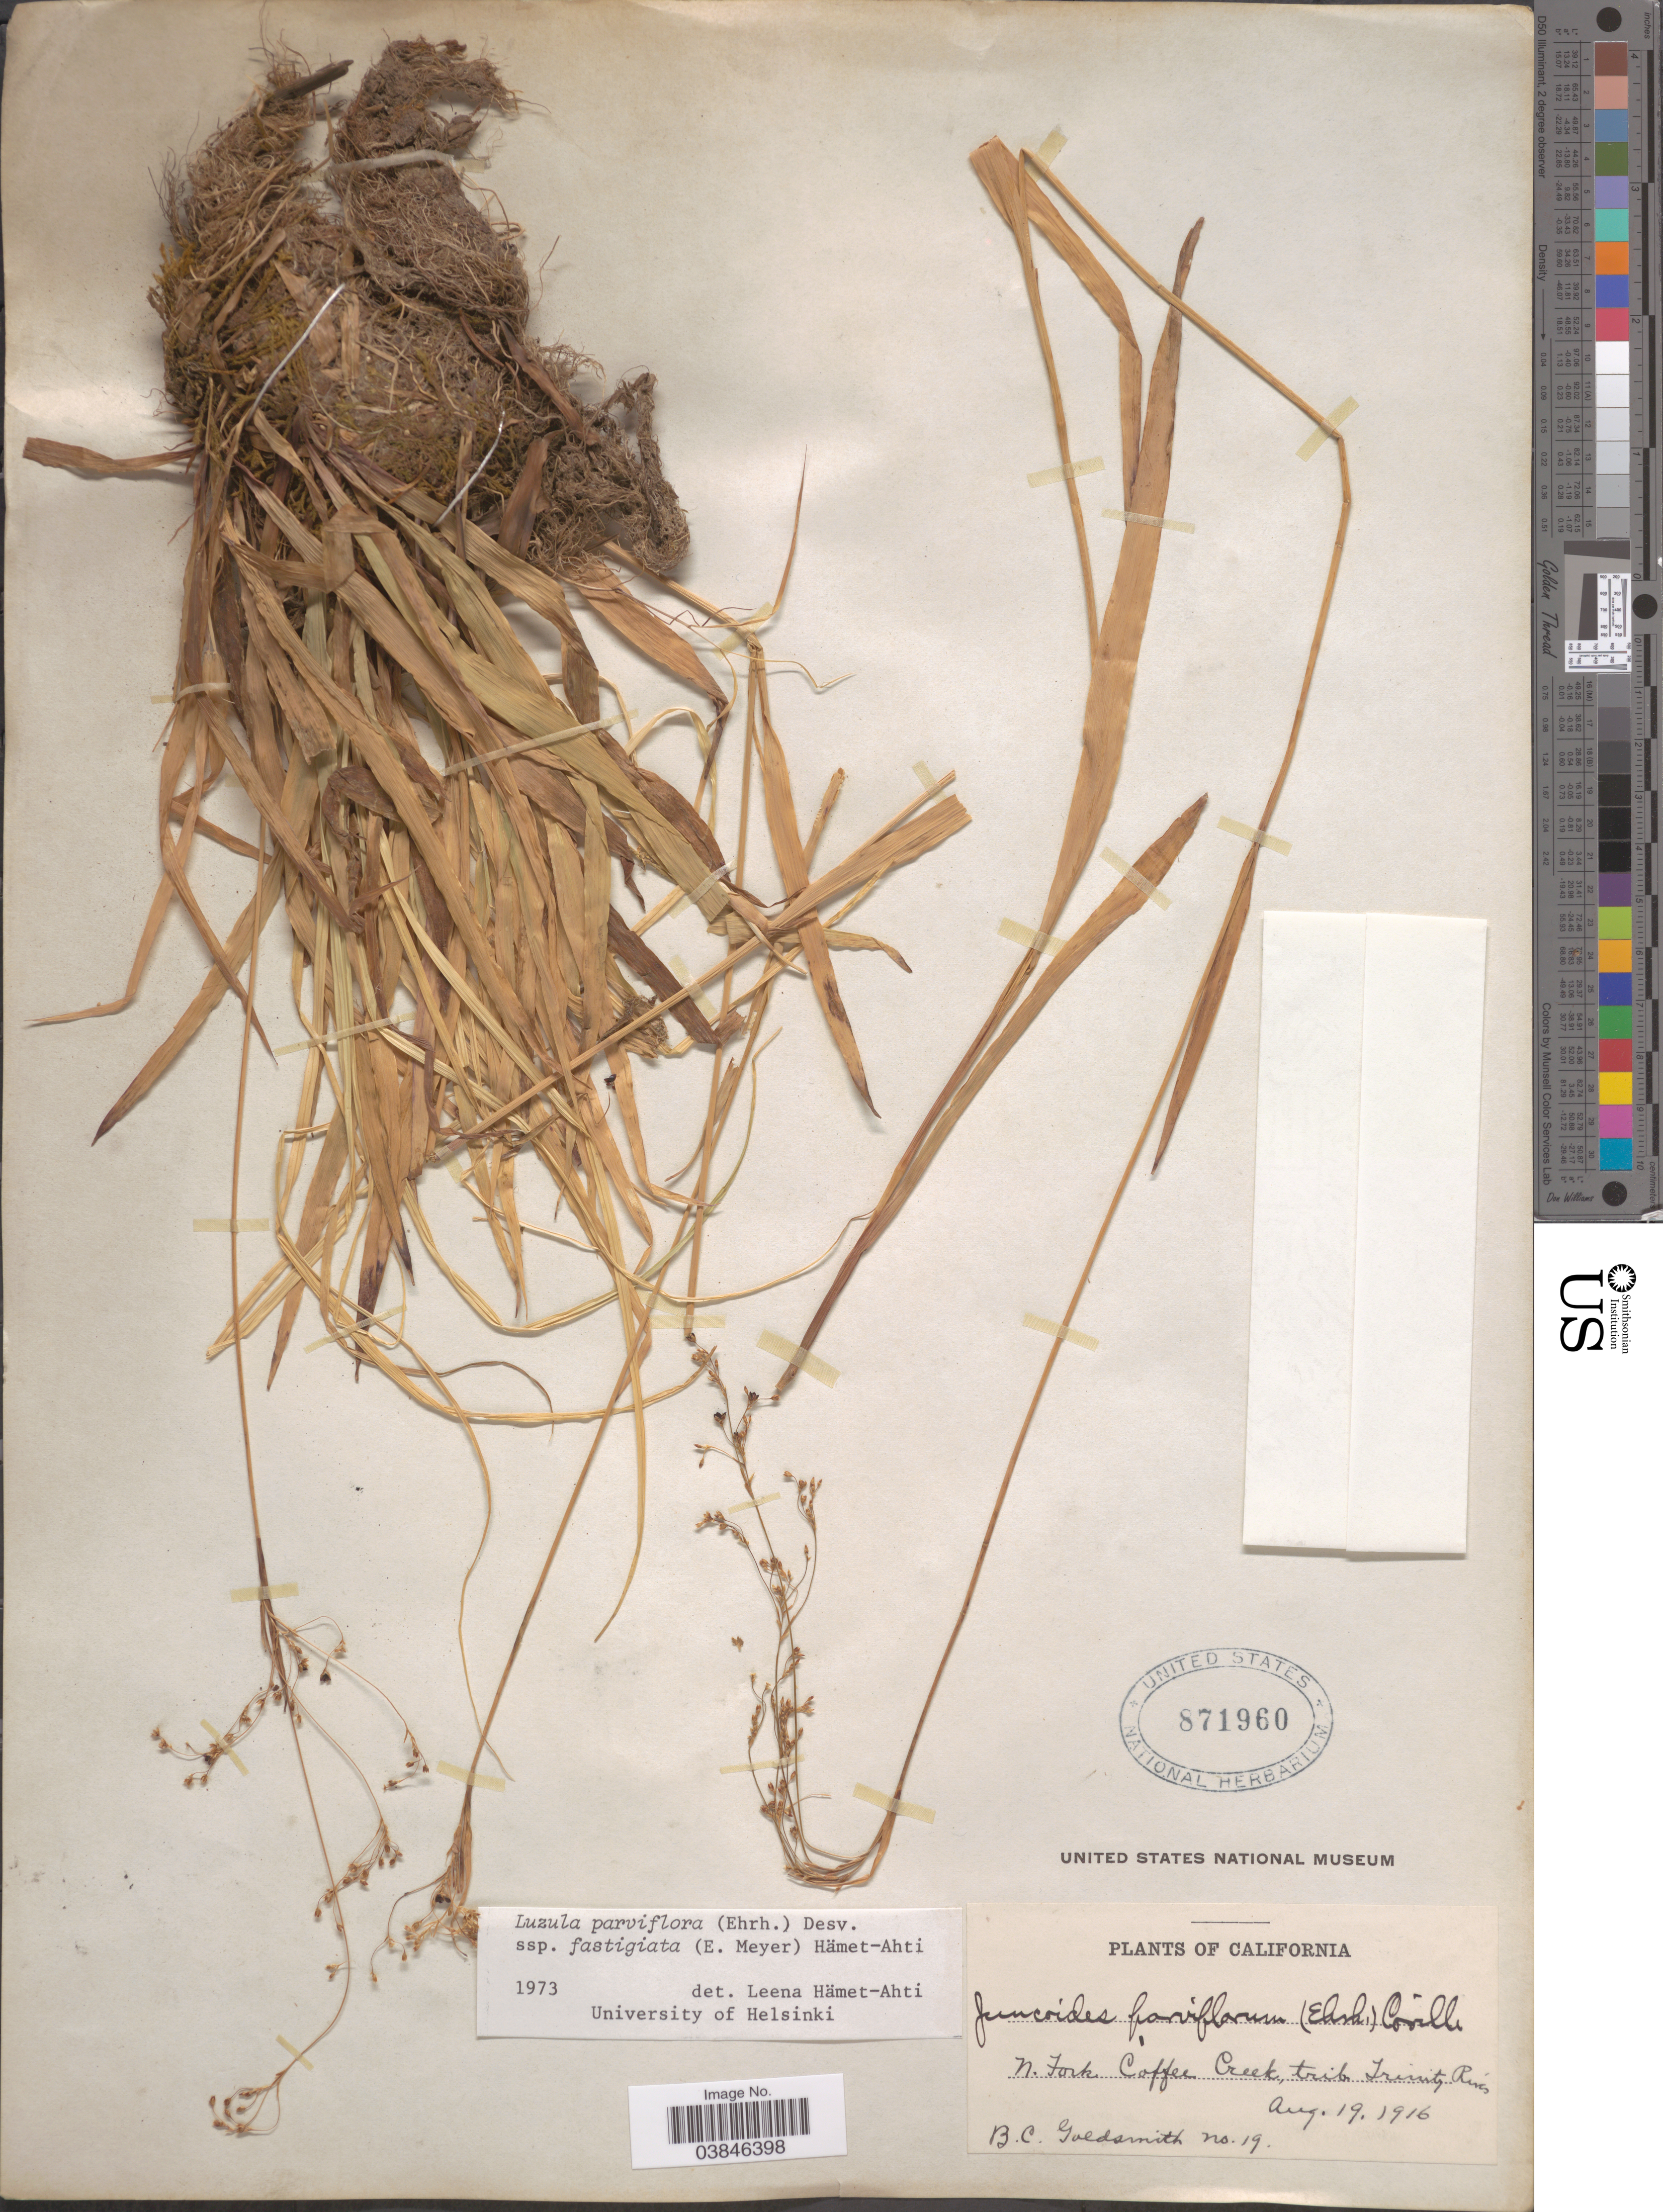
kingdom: Plantae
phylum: Tracheophyta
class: Liliopsida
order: Poales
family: Juncaceae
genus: Luzula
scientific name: Luzula parviflora subsp. fastigiata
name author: Buchenau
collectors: B. Goldsmith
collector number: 19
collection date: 1916-08-19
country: United States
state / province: California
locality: N. Fork Coffee Creek, trib. Trinity River.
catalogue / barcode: US 871960